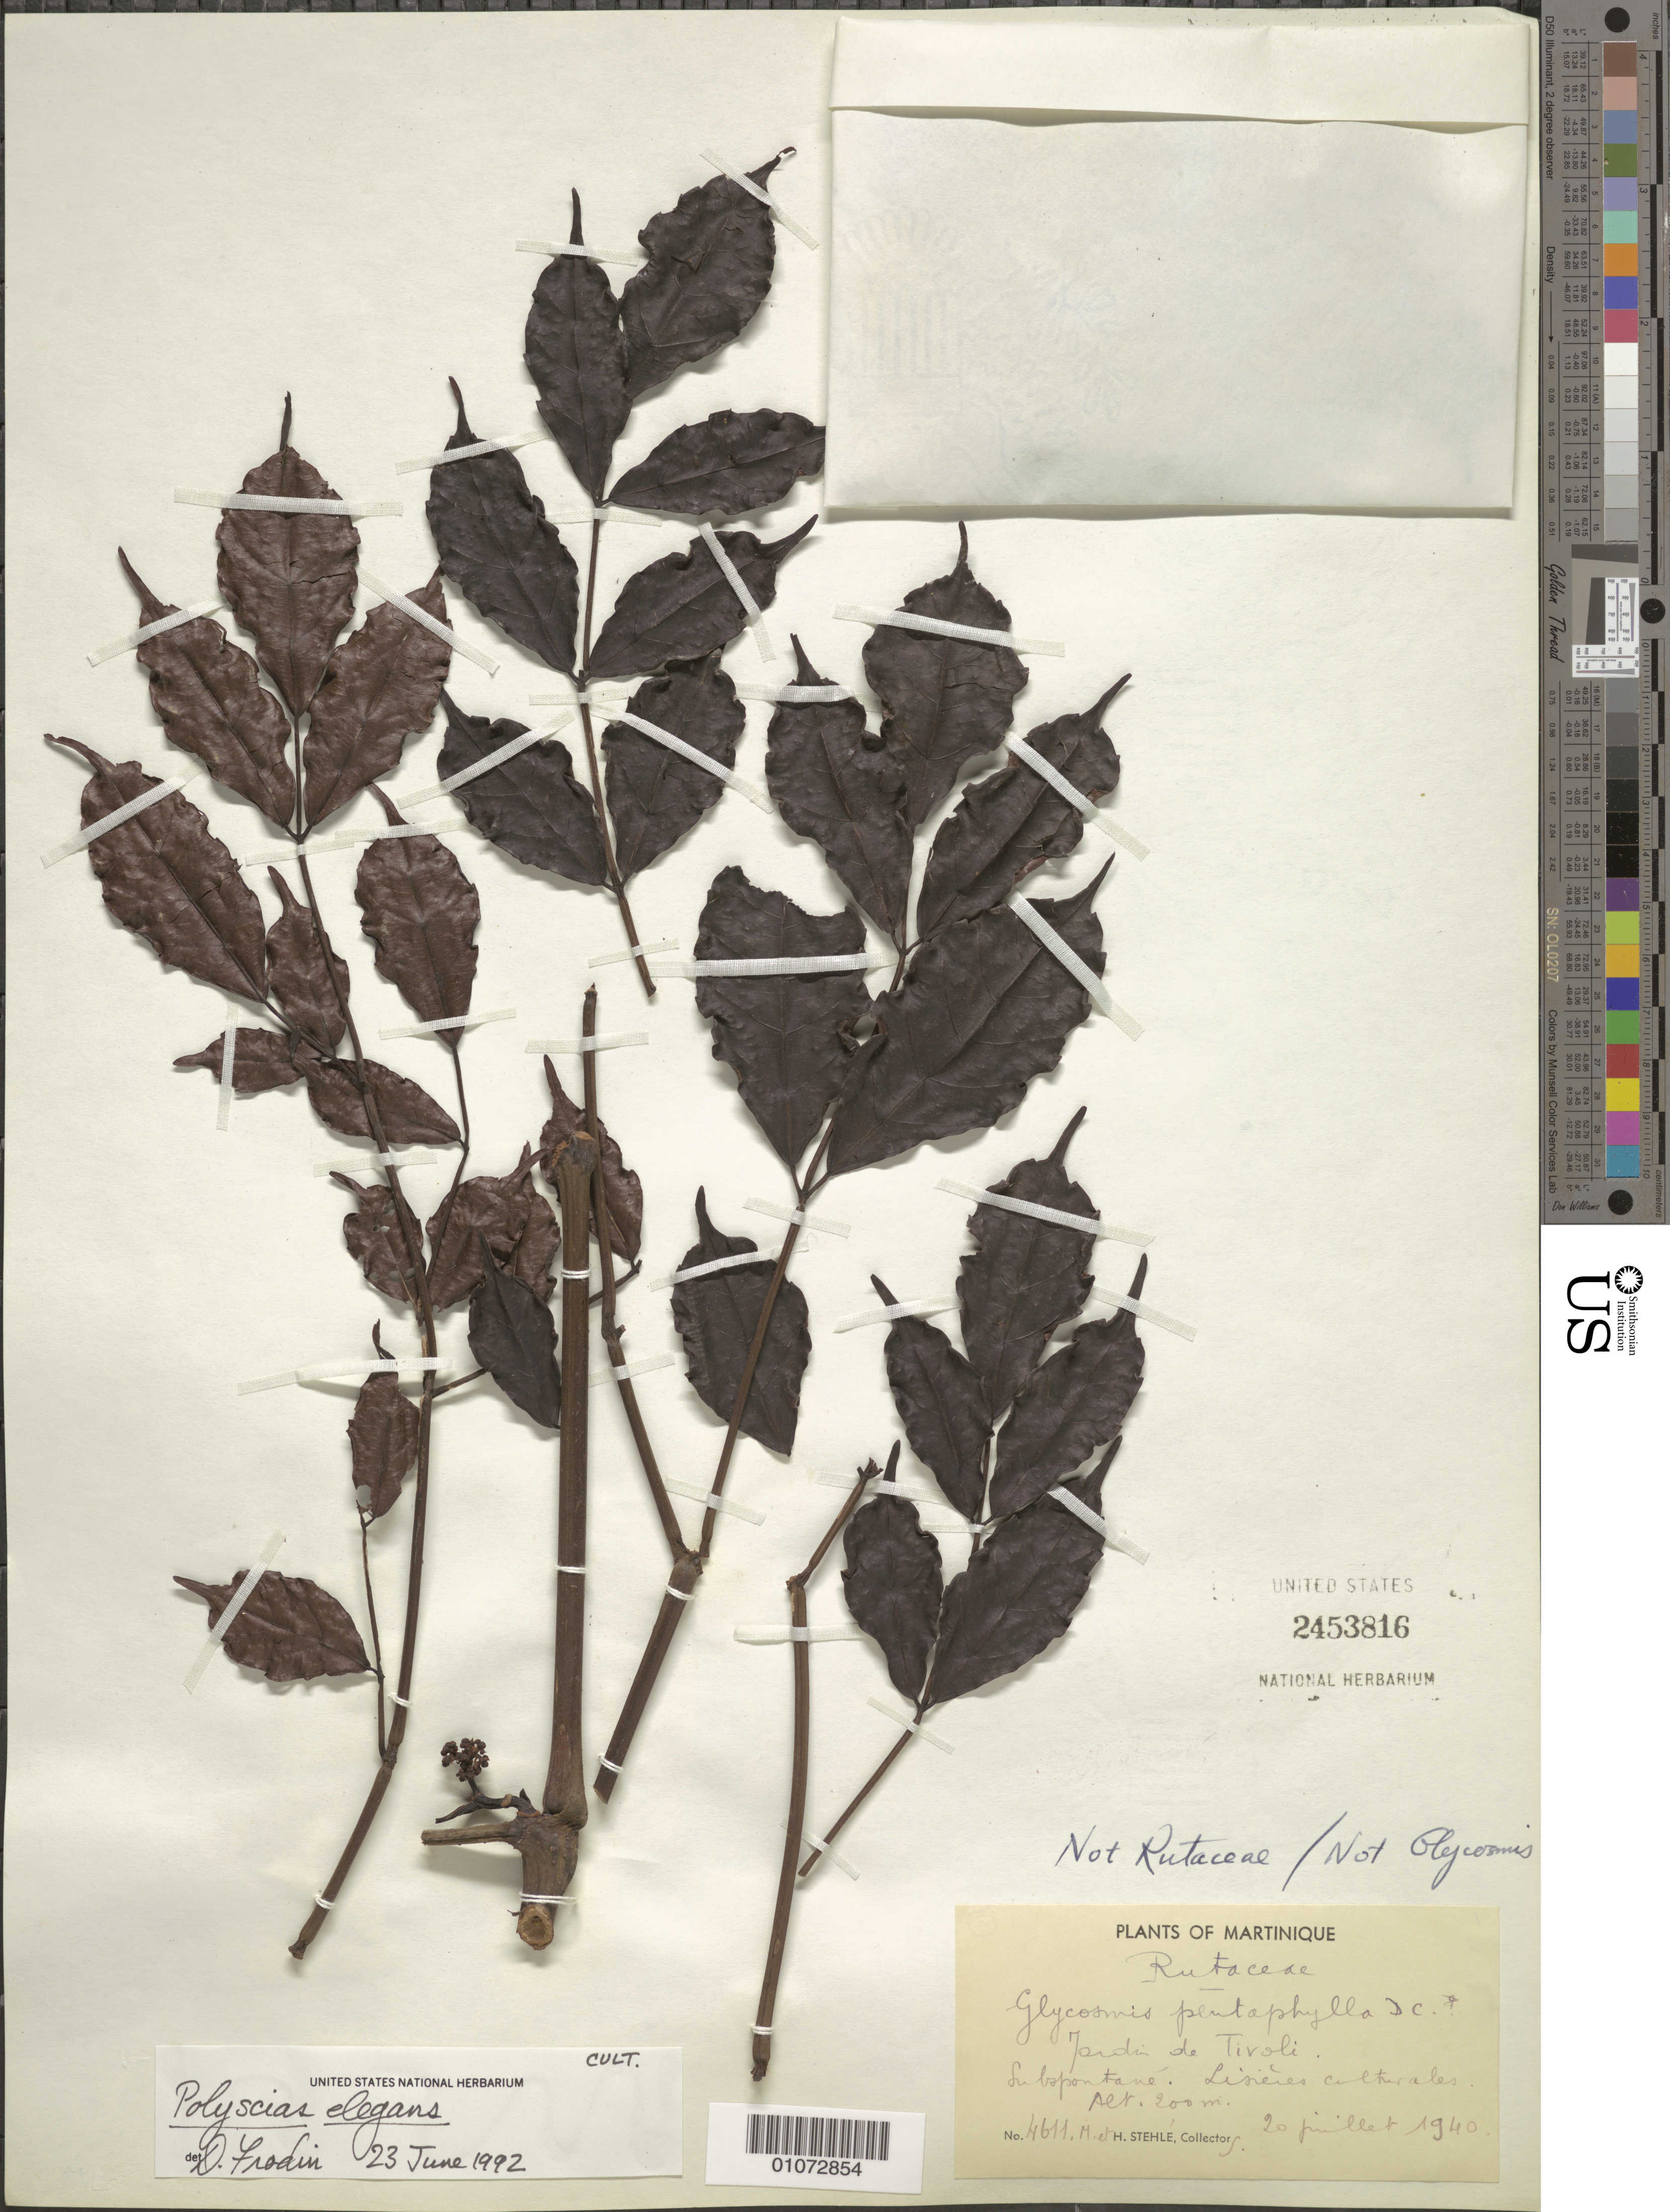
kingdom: Plantae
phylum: Tracheophyta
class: Magnoliopsida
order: Apiales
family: Araliaceae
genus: Polyscias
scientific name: Polyscias elegans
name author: (C. Moore & F. Muell.) Harms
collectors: H. Stehlé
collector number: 4611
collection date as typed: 20 Jul 1940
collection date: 1940-07-20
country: Grenada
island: Grenada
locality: Garden of Tivoli.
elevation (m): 200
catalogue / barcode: US 2453816